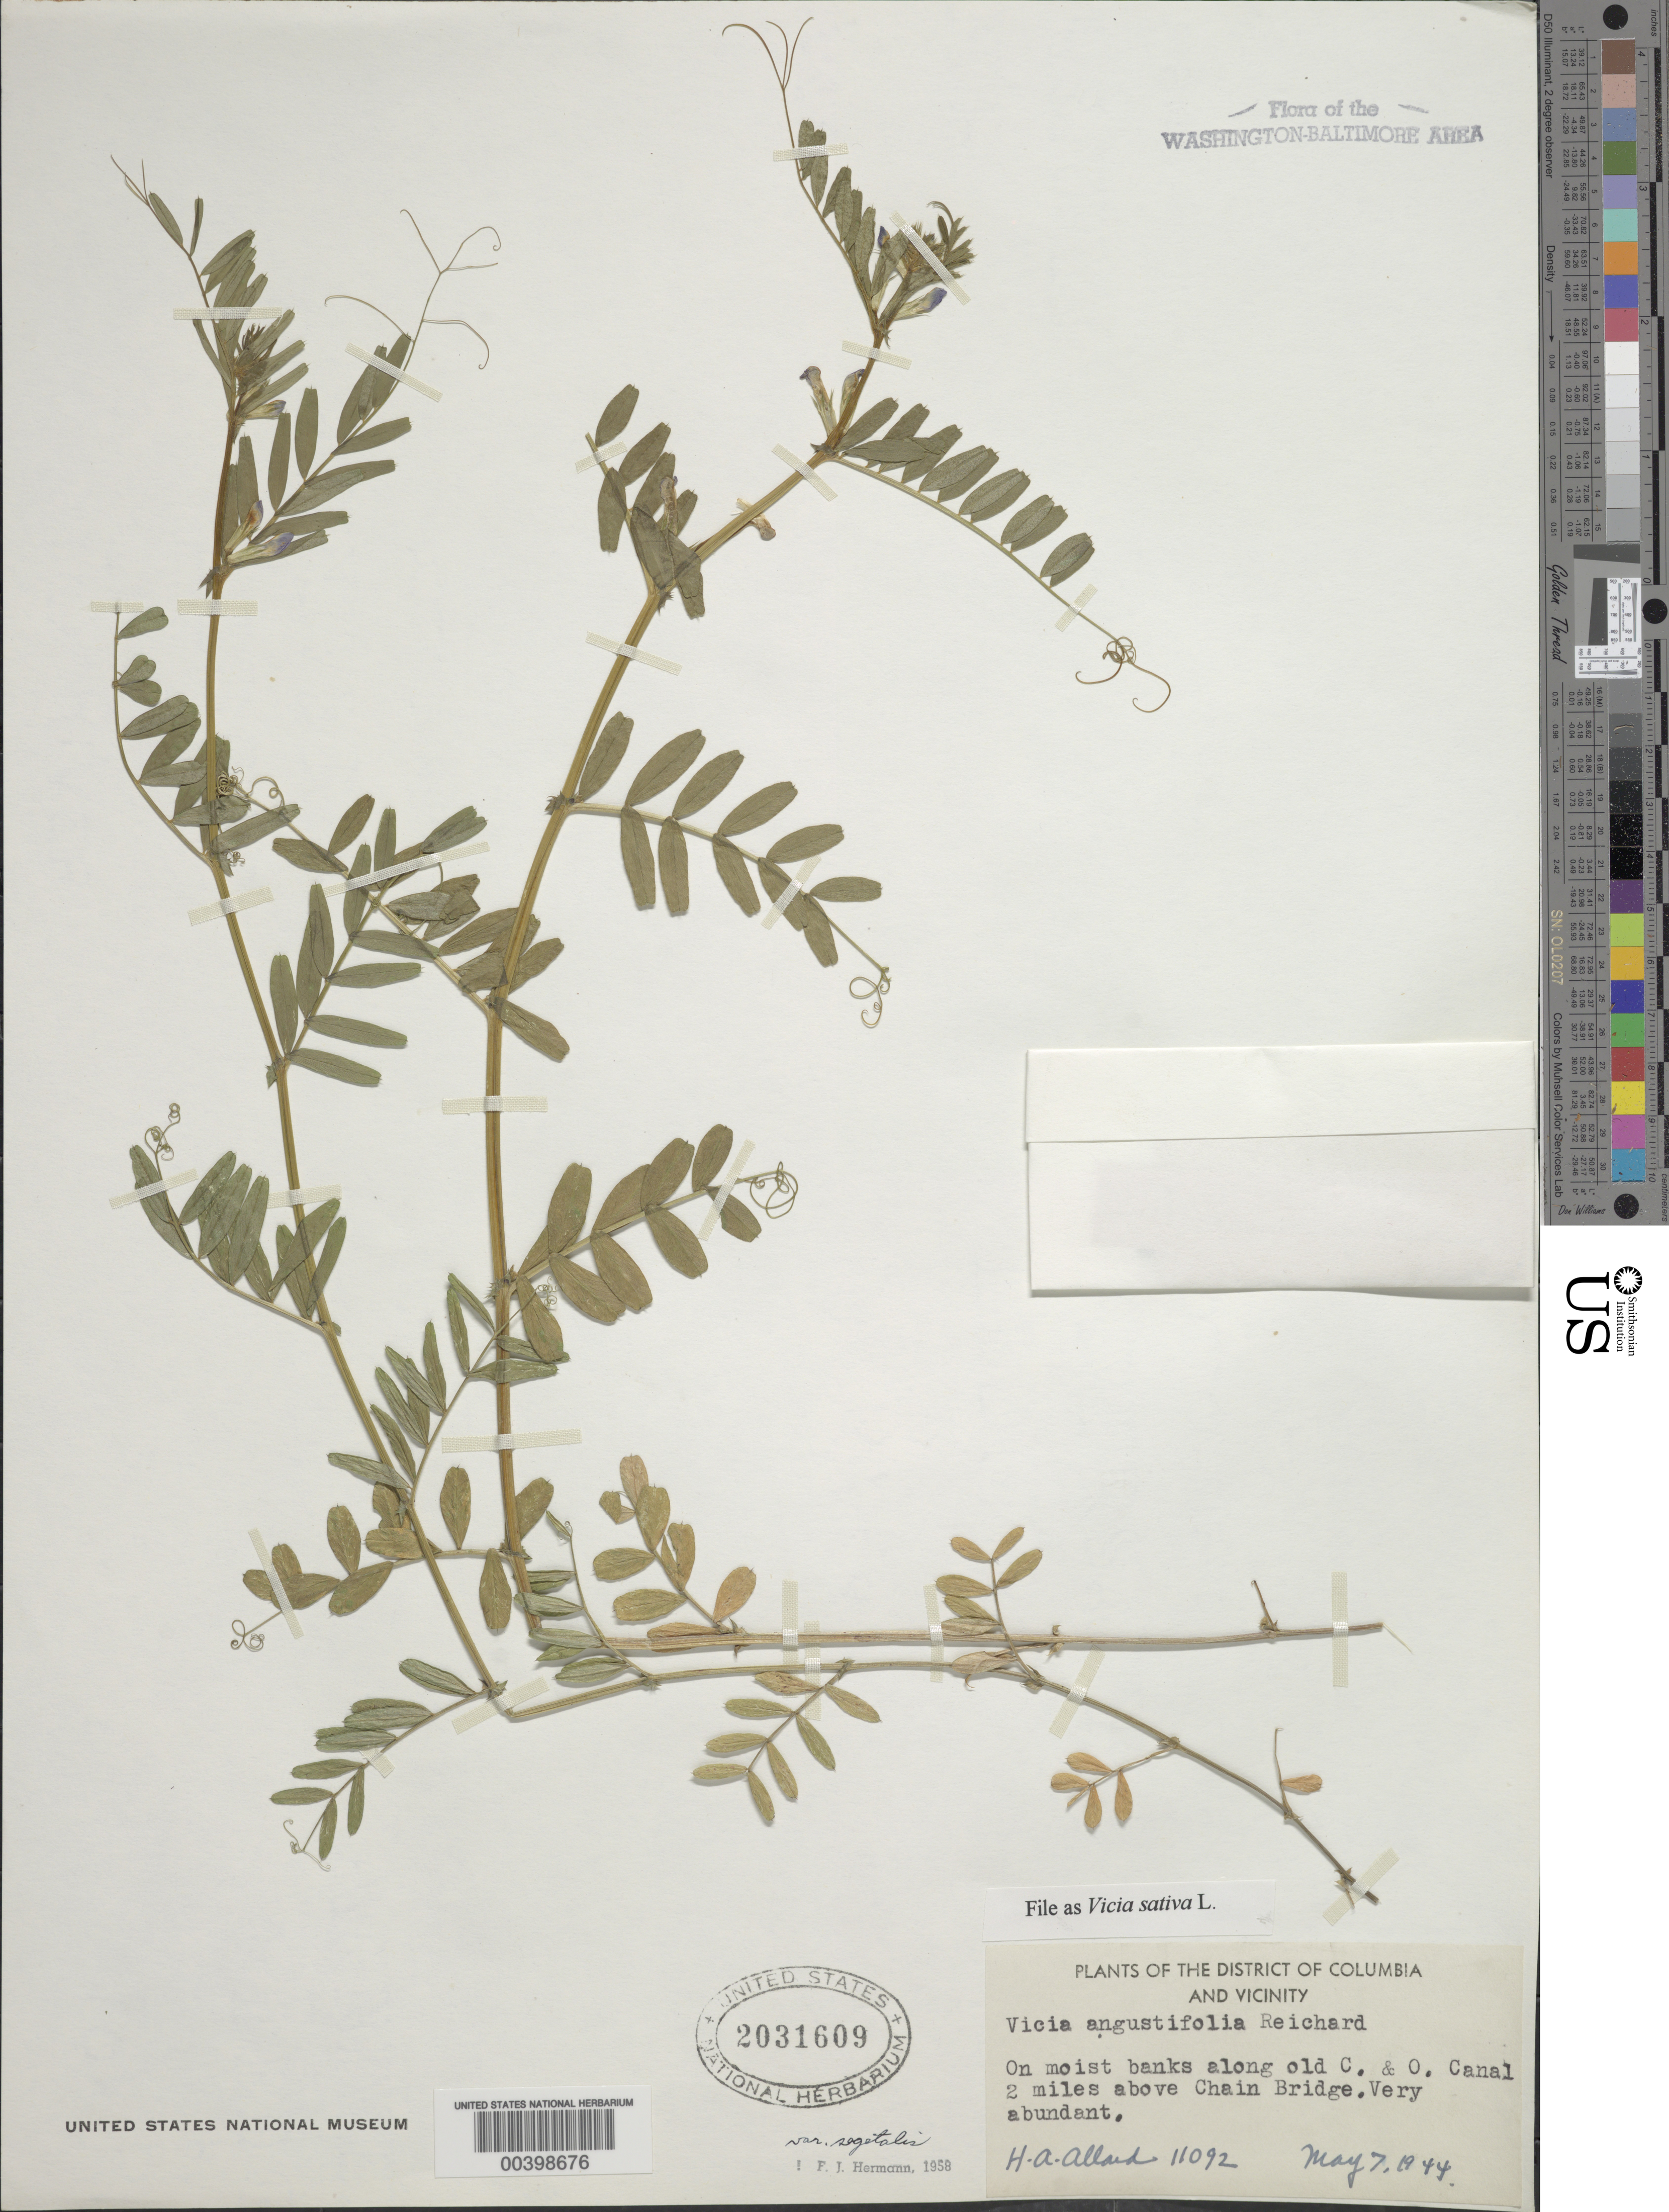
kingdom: Plantae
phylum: Tracheophyta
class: Magnoliopsida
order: Fabales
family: Fabaceae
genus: Vicia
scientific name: Vicia sativa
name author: L.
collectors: H. A. Allard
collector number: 11092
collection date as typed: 07 May 1944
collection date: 1944-05-07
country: United States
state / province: Maryland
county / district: Montgomery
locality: C. & O. Canal above Chain Bridge C. and O. Canal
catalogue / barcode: US 2031609